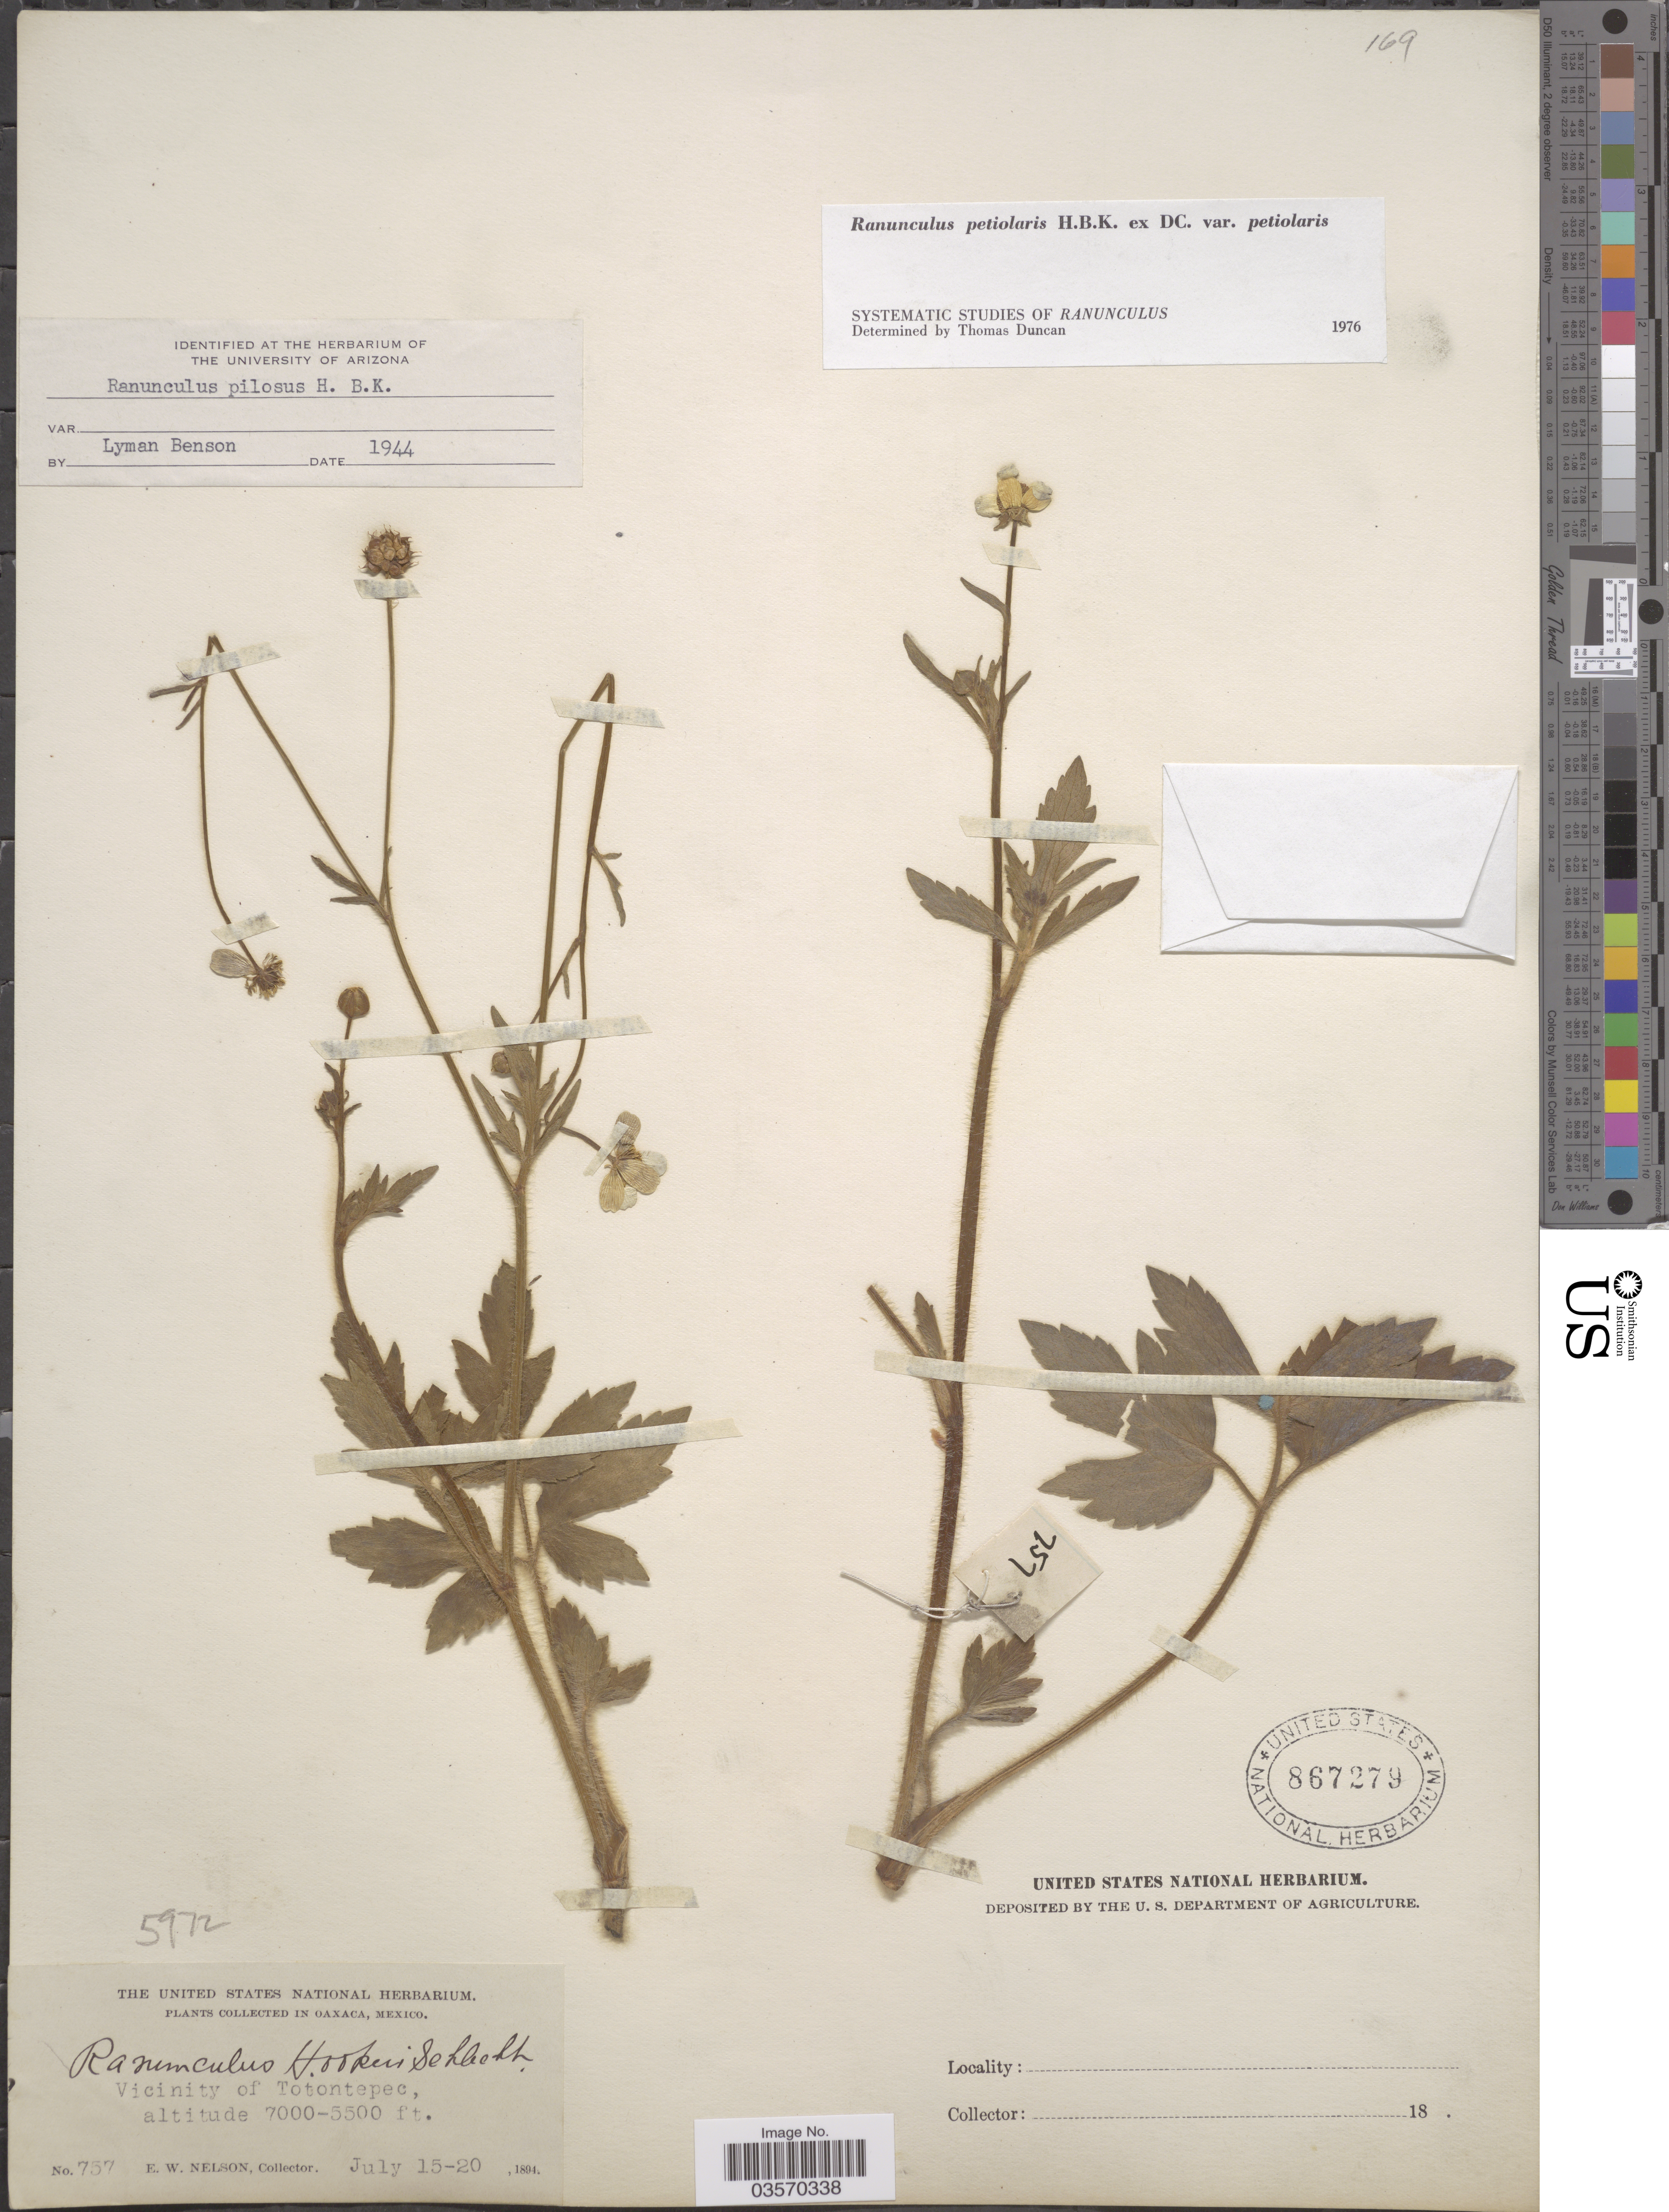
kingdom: Plantae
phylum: Tracheophyta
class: Magnoliopsida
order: Ranunculales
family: Ranunculaceae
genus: Ranunculus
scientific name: Ranunculus petiolaris var. petiolaris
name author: Kunth ex DC.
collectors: E. W. Nelson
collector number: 757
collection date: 1894-07-15/1894-07-20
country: Mexico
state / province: Oaxaca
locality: Vicinity of Totontepec.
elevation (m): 1676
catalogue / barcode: US 867279